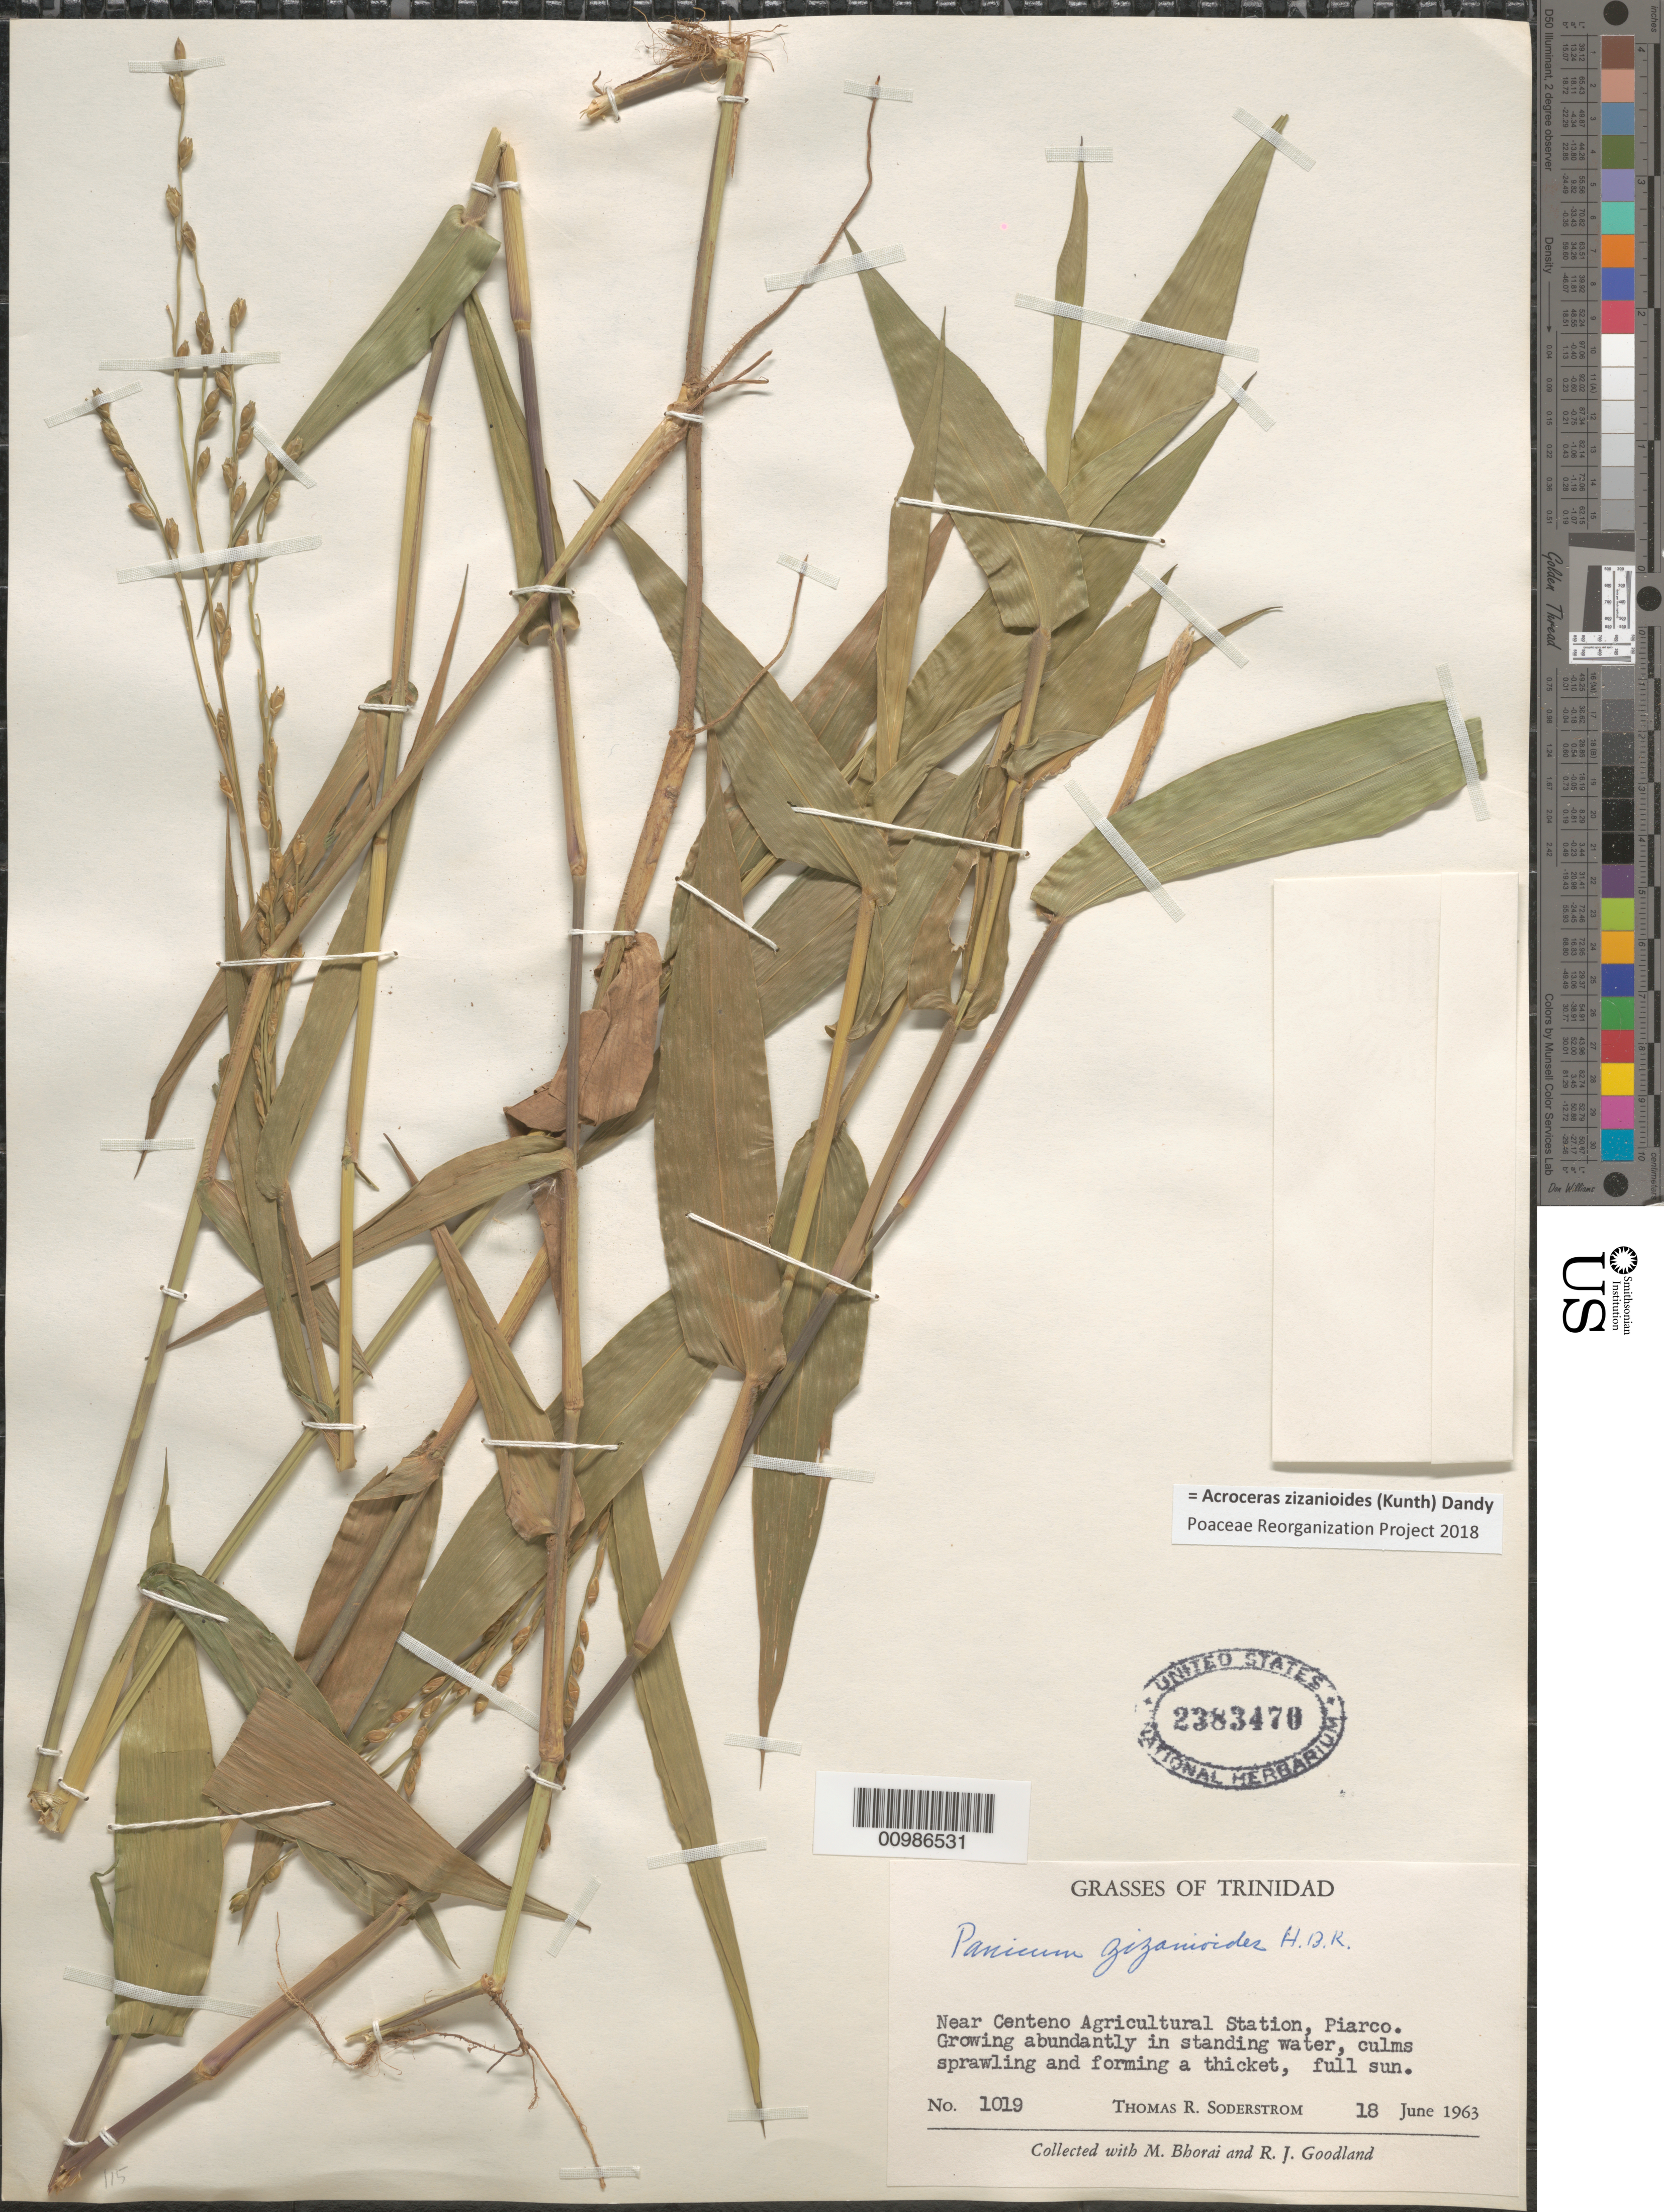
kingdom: Plantae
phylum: Tracheophyta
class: Liliopsida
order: Poales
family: Poaceae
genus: Acroceras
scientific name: Acroceras zizanioides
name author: (Kunth) Dandy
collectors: T. R. Soderstrom, M. Bhorai & R. Goodland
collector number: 1019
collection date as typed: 18 Jun 1963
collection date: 1963-06-18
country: Trinidad and Tobago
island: Trinidad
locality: Near Centeno Agricultural Station, Piarco.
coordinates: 0 N, 0 E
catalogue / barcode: US 2383470